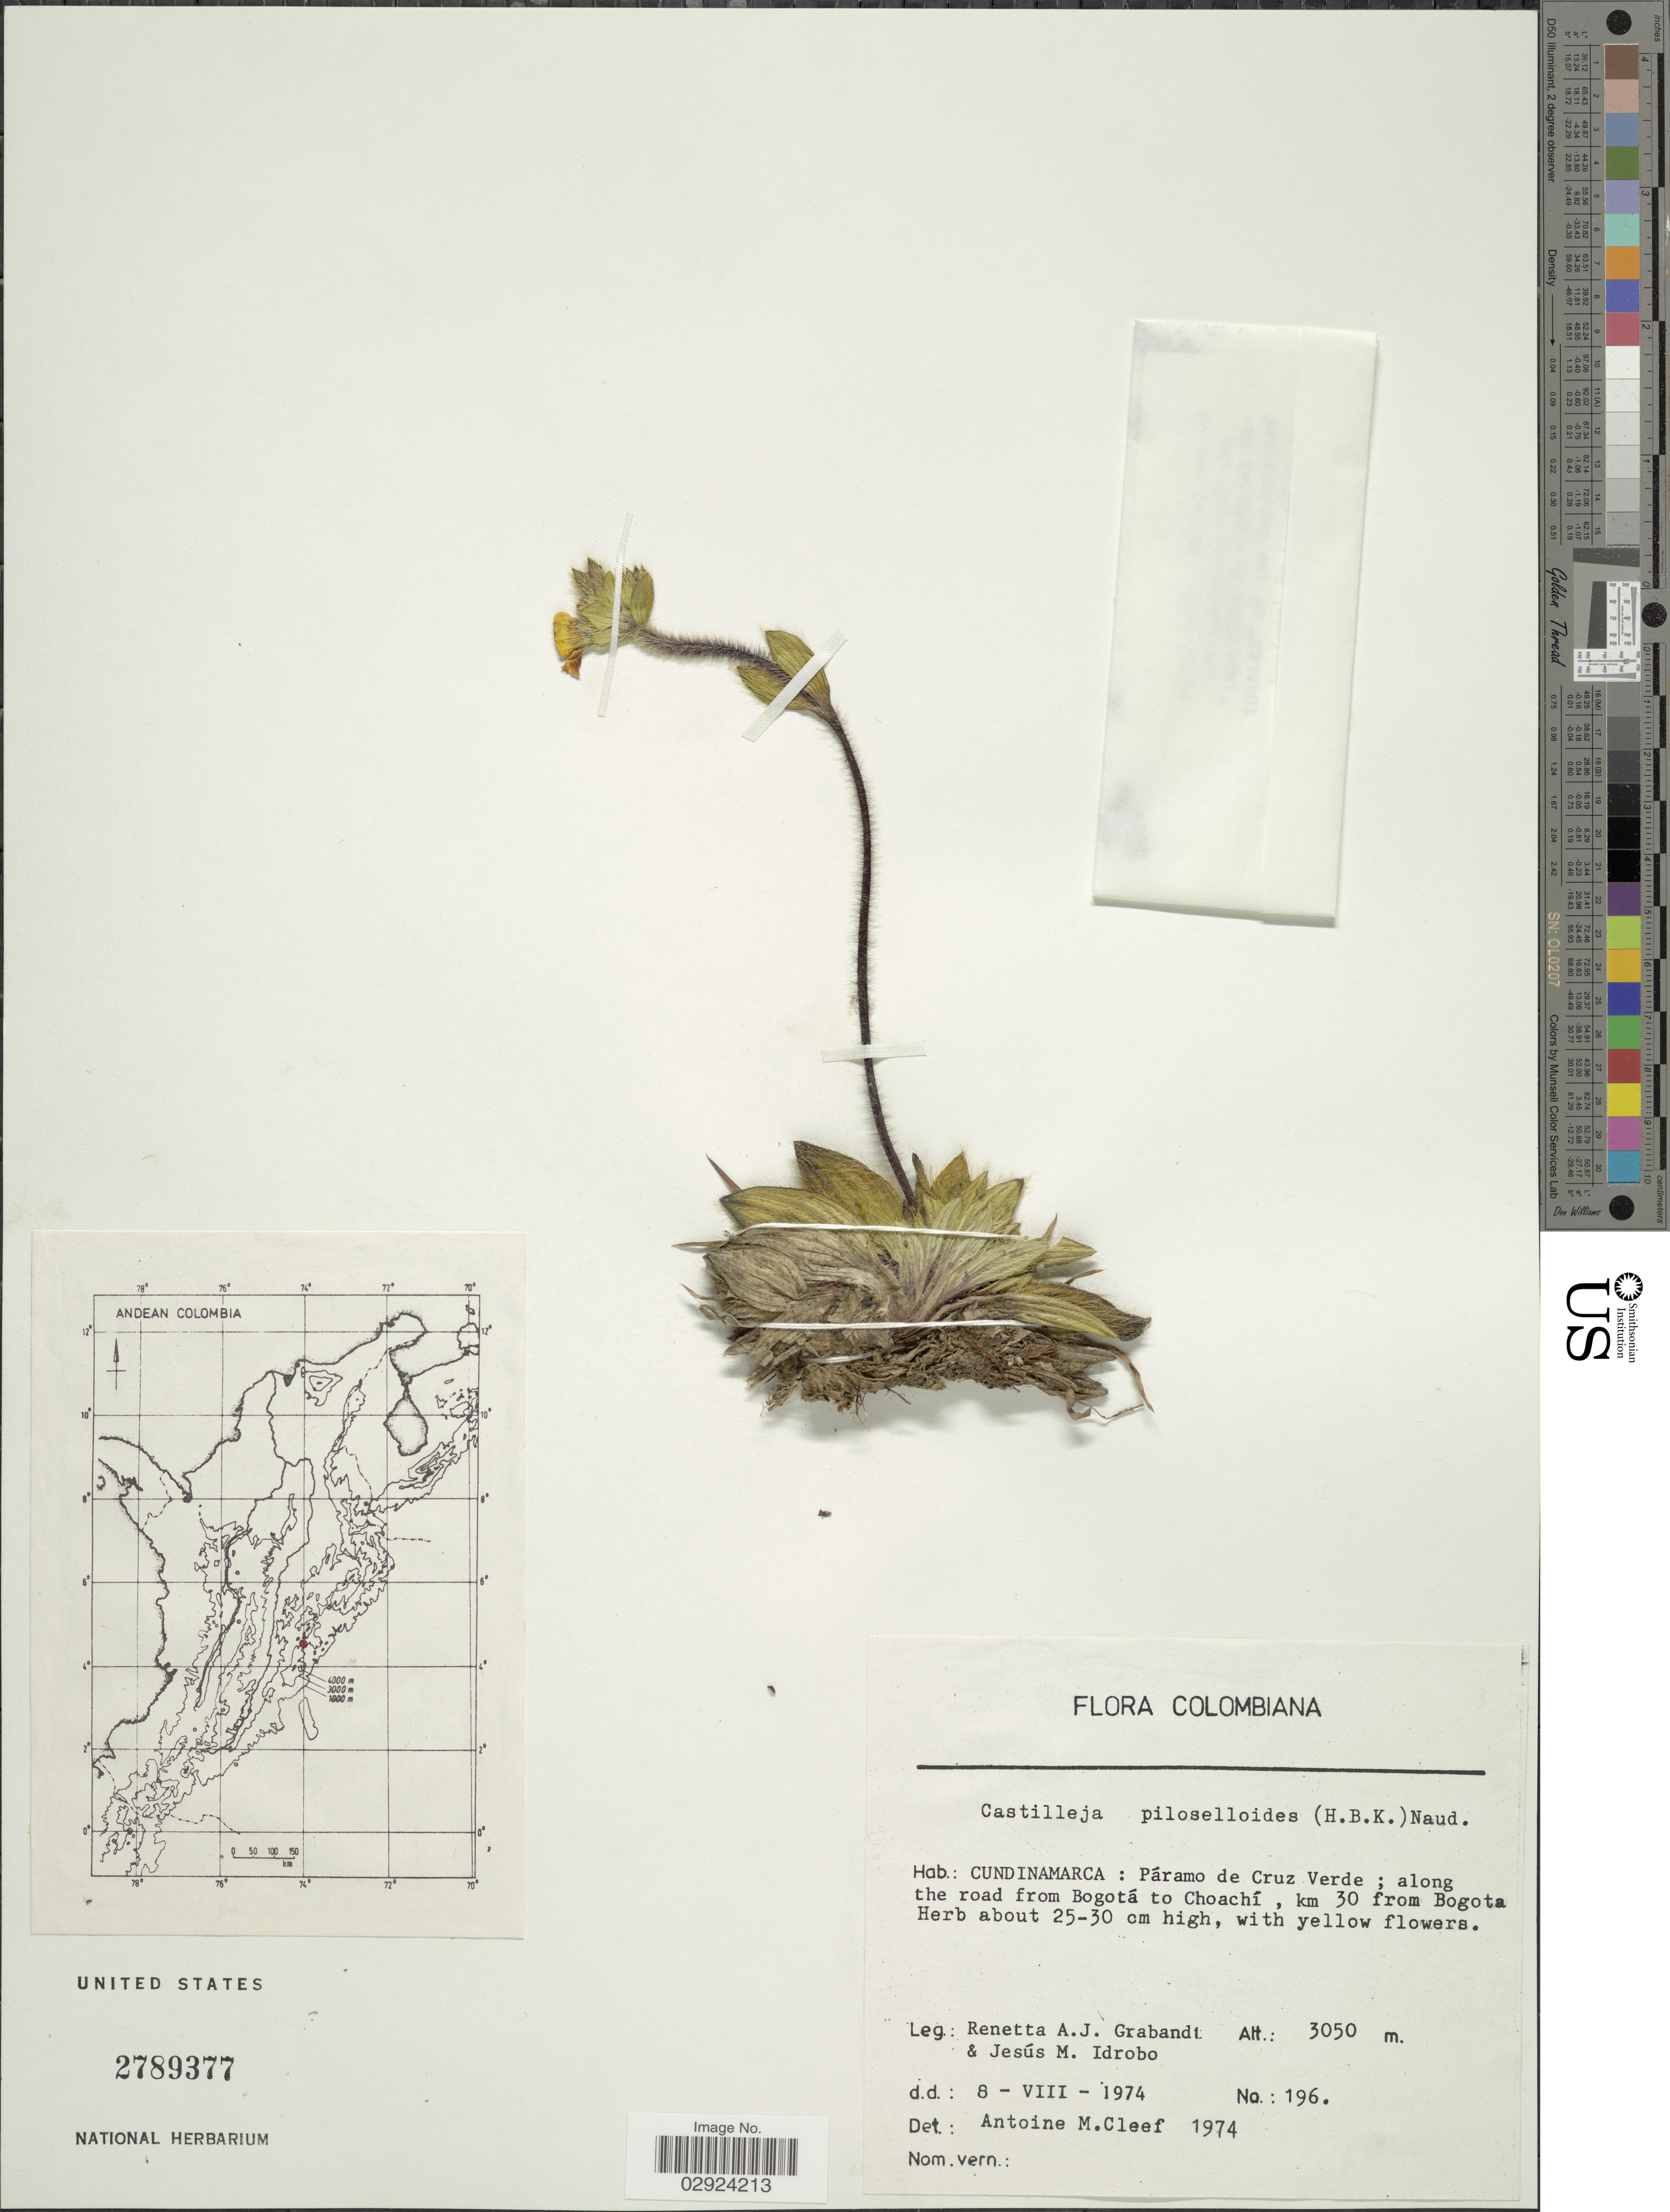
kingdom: Plantae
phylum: Tracheophyta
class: Magnoliopsida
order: Myrtales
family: Melastomataceae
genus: Castratella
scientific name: Castratella piloselloides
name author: (Bonpl.) Naudin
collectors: R. Grabandt & J. M. Idrobo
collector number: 196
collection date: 1974-08-08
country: Colombia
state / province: Cundinamarca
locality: Cundinamarca: Páramo de Cruz Verde; along the road from Bogotá to Choachí, km 30 from Bogota.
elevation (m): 3050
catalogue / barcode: US 2789377